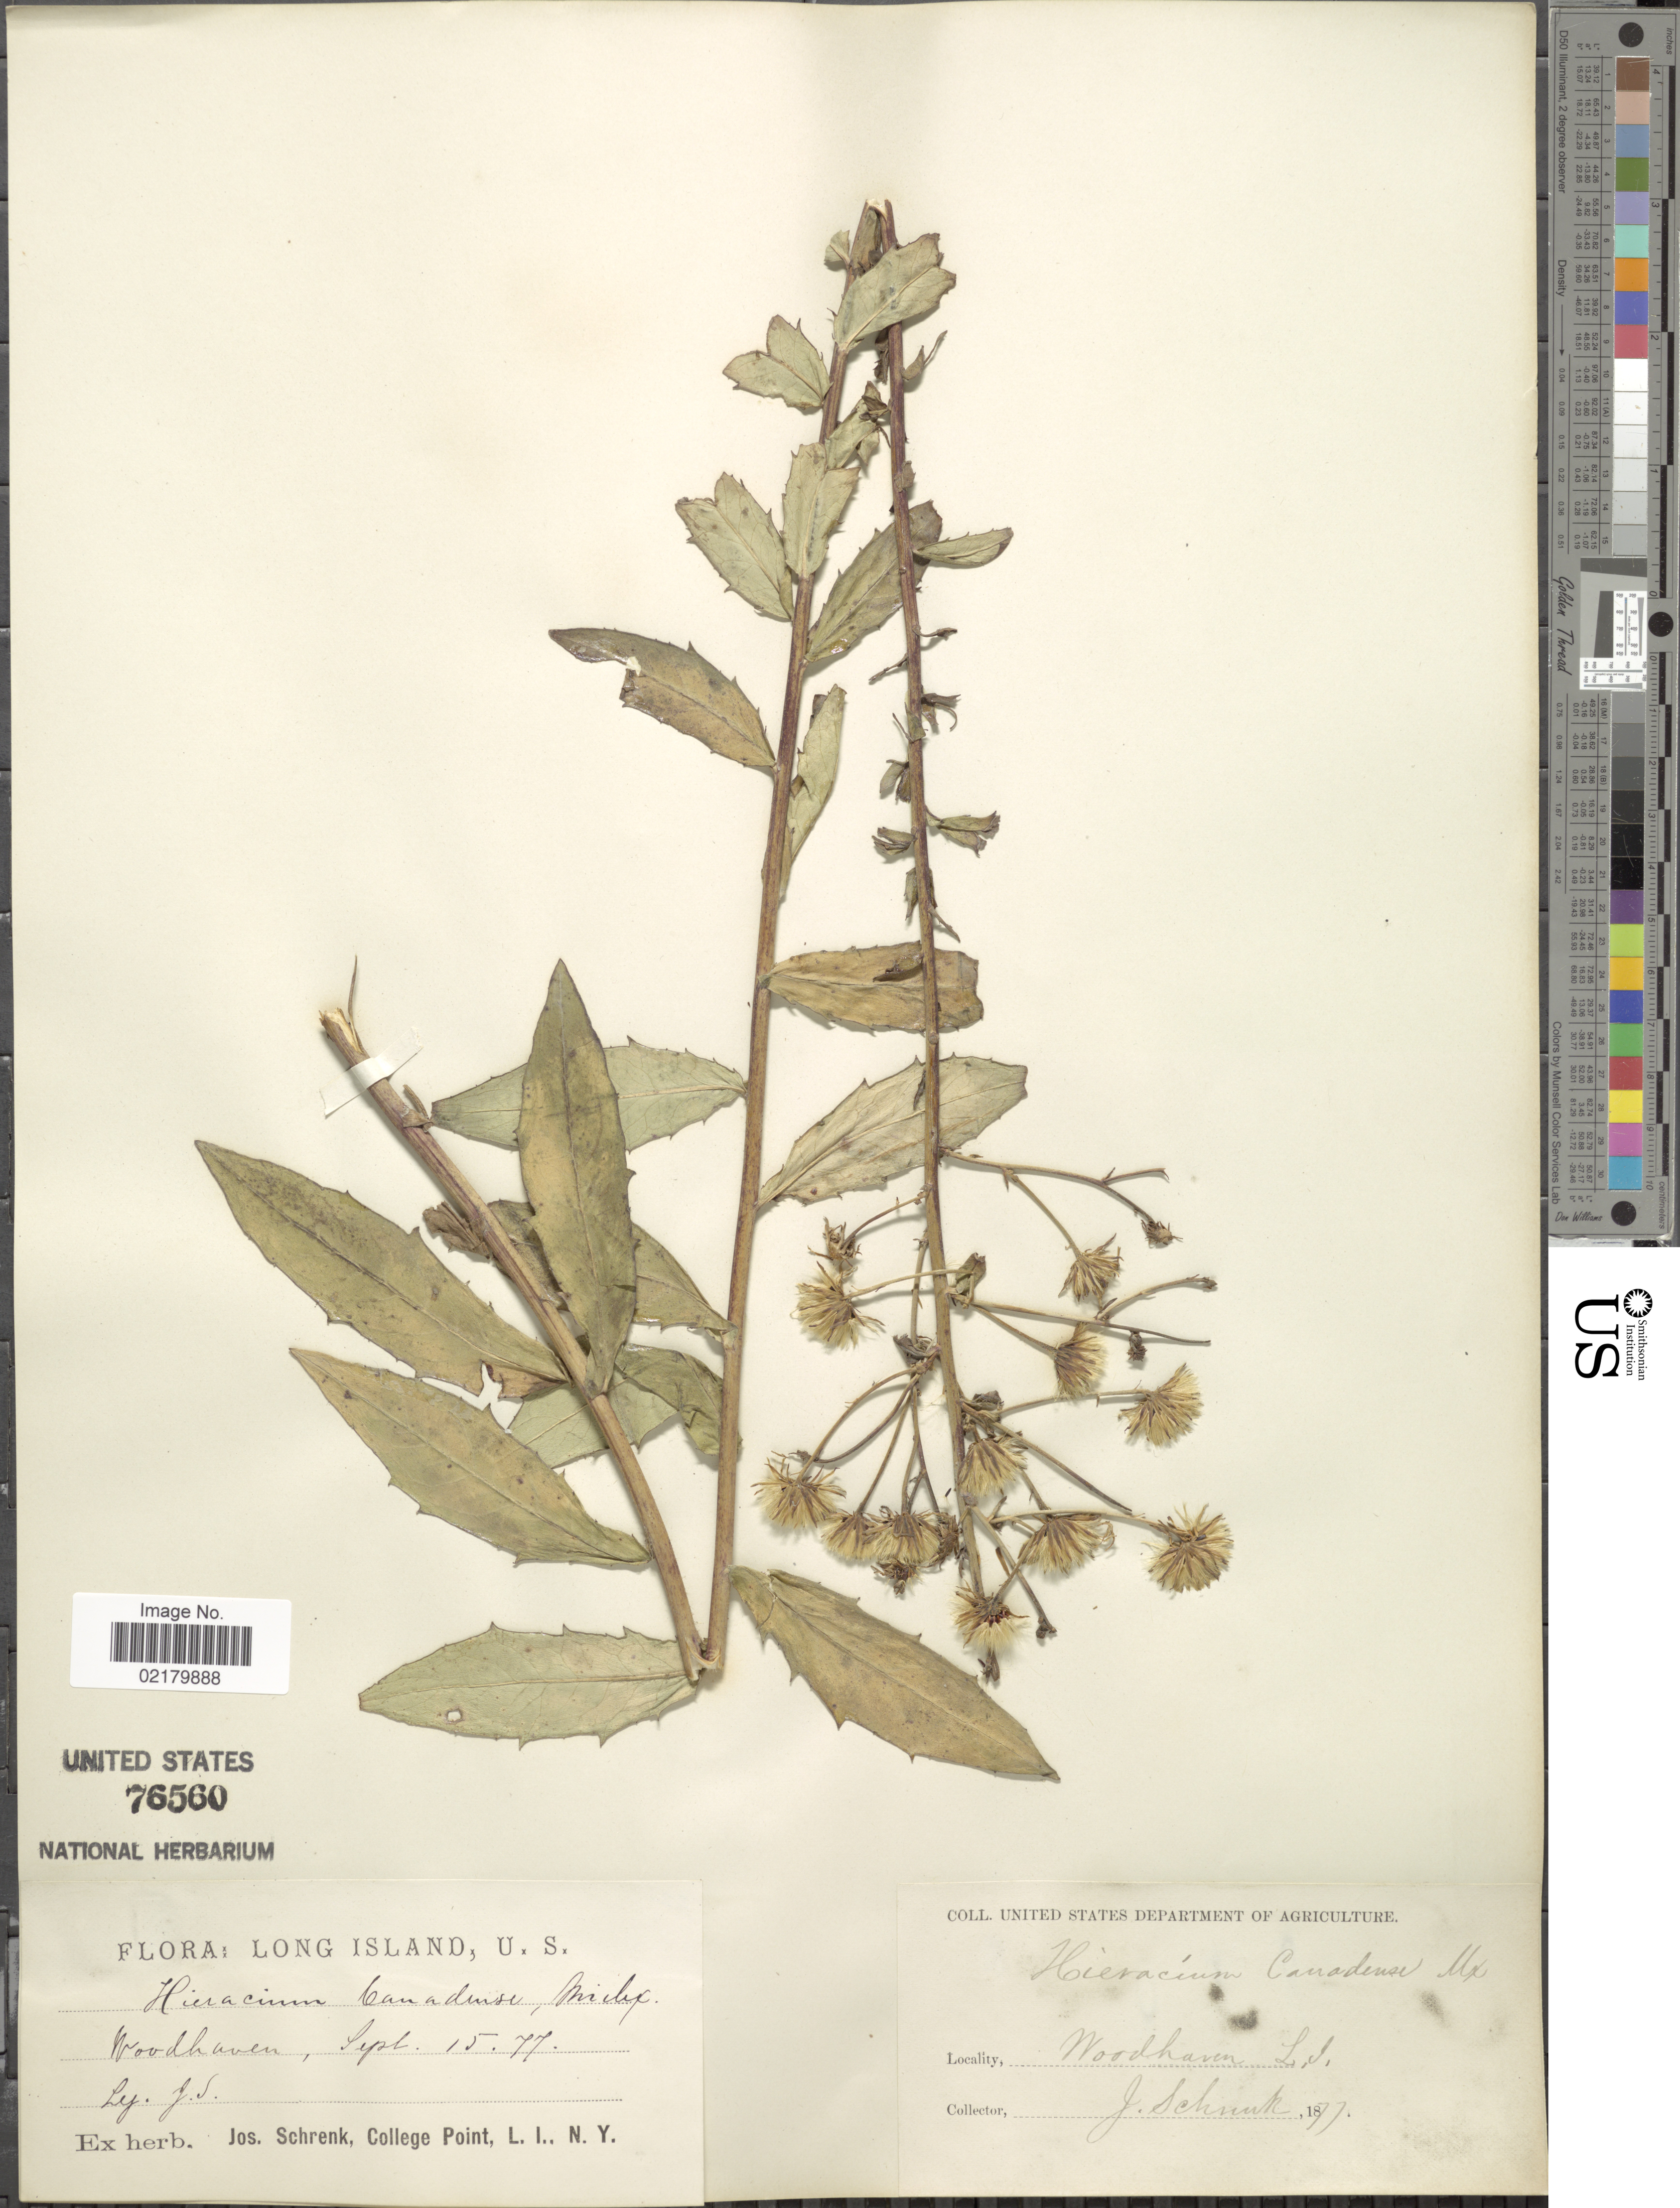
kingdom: Plantae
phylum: Tracheophyta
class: Magnoliopsida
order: Asterales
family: Asteraceae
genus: Hieracium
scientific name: Hieracium canadense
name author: Michx.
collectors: J. Schrenk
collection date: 1877-09-15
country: United States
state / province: New York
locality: Long Island, Woodhaven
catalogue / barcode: US 76560